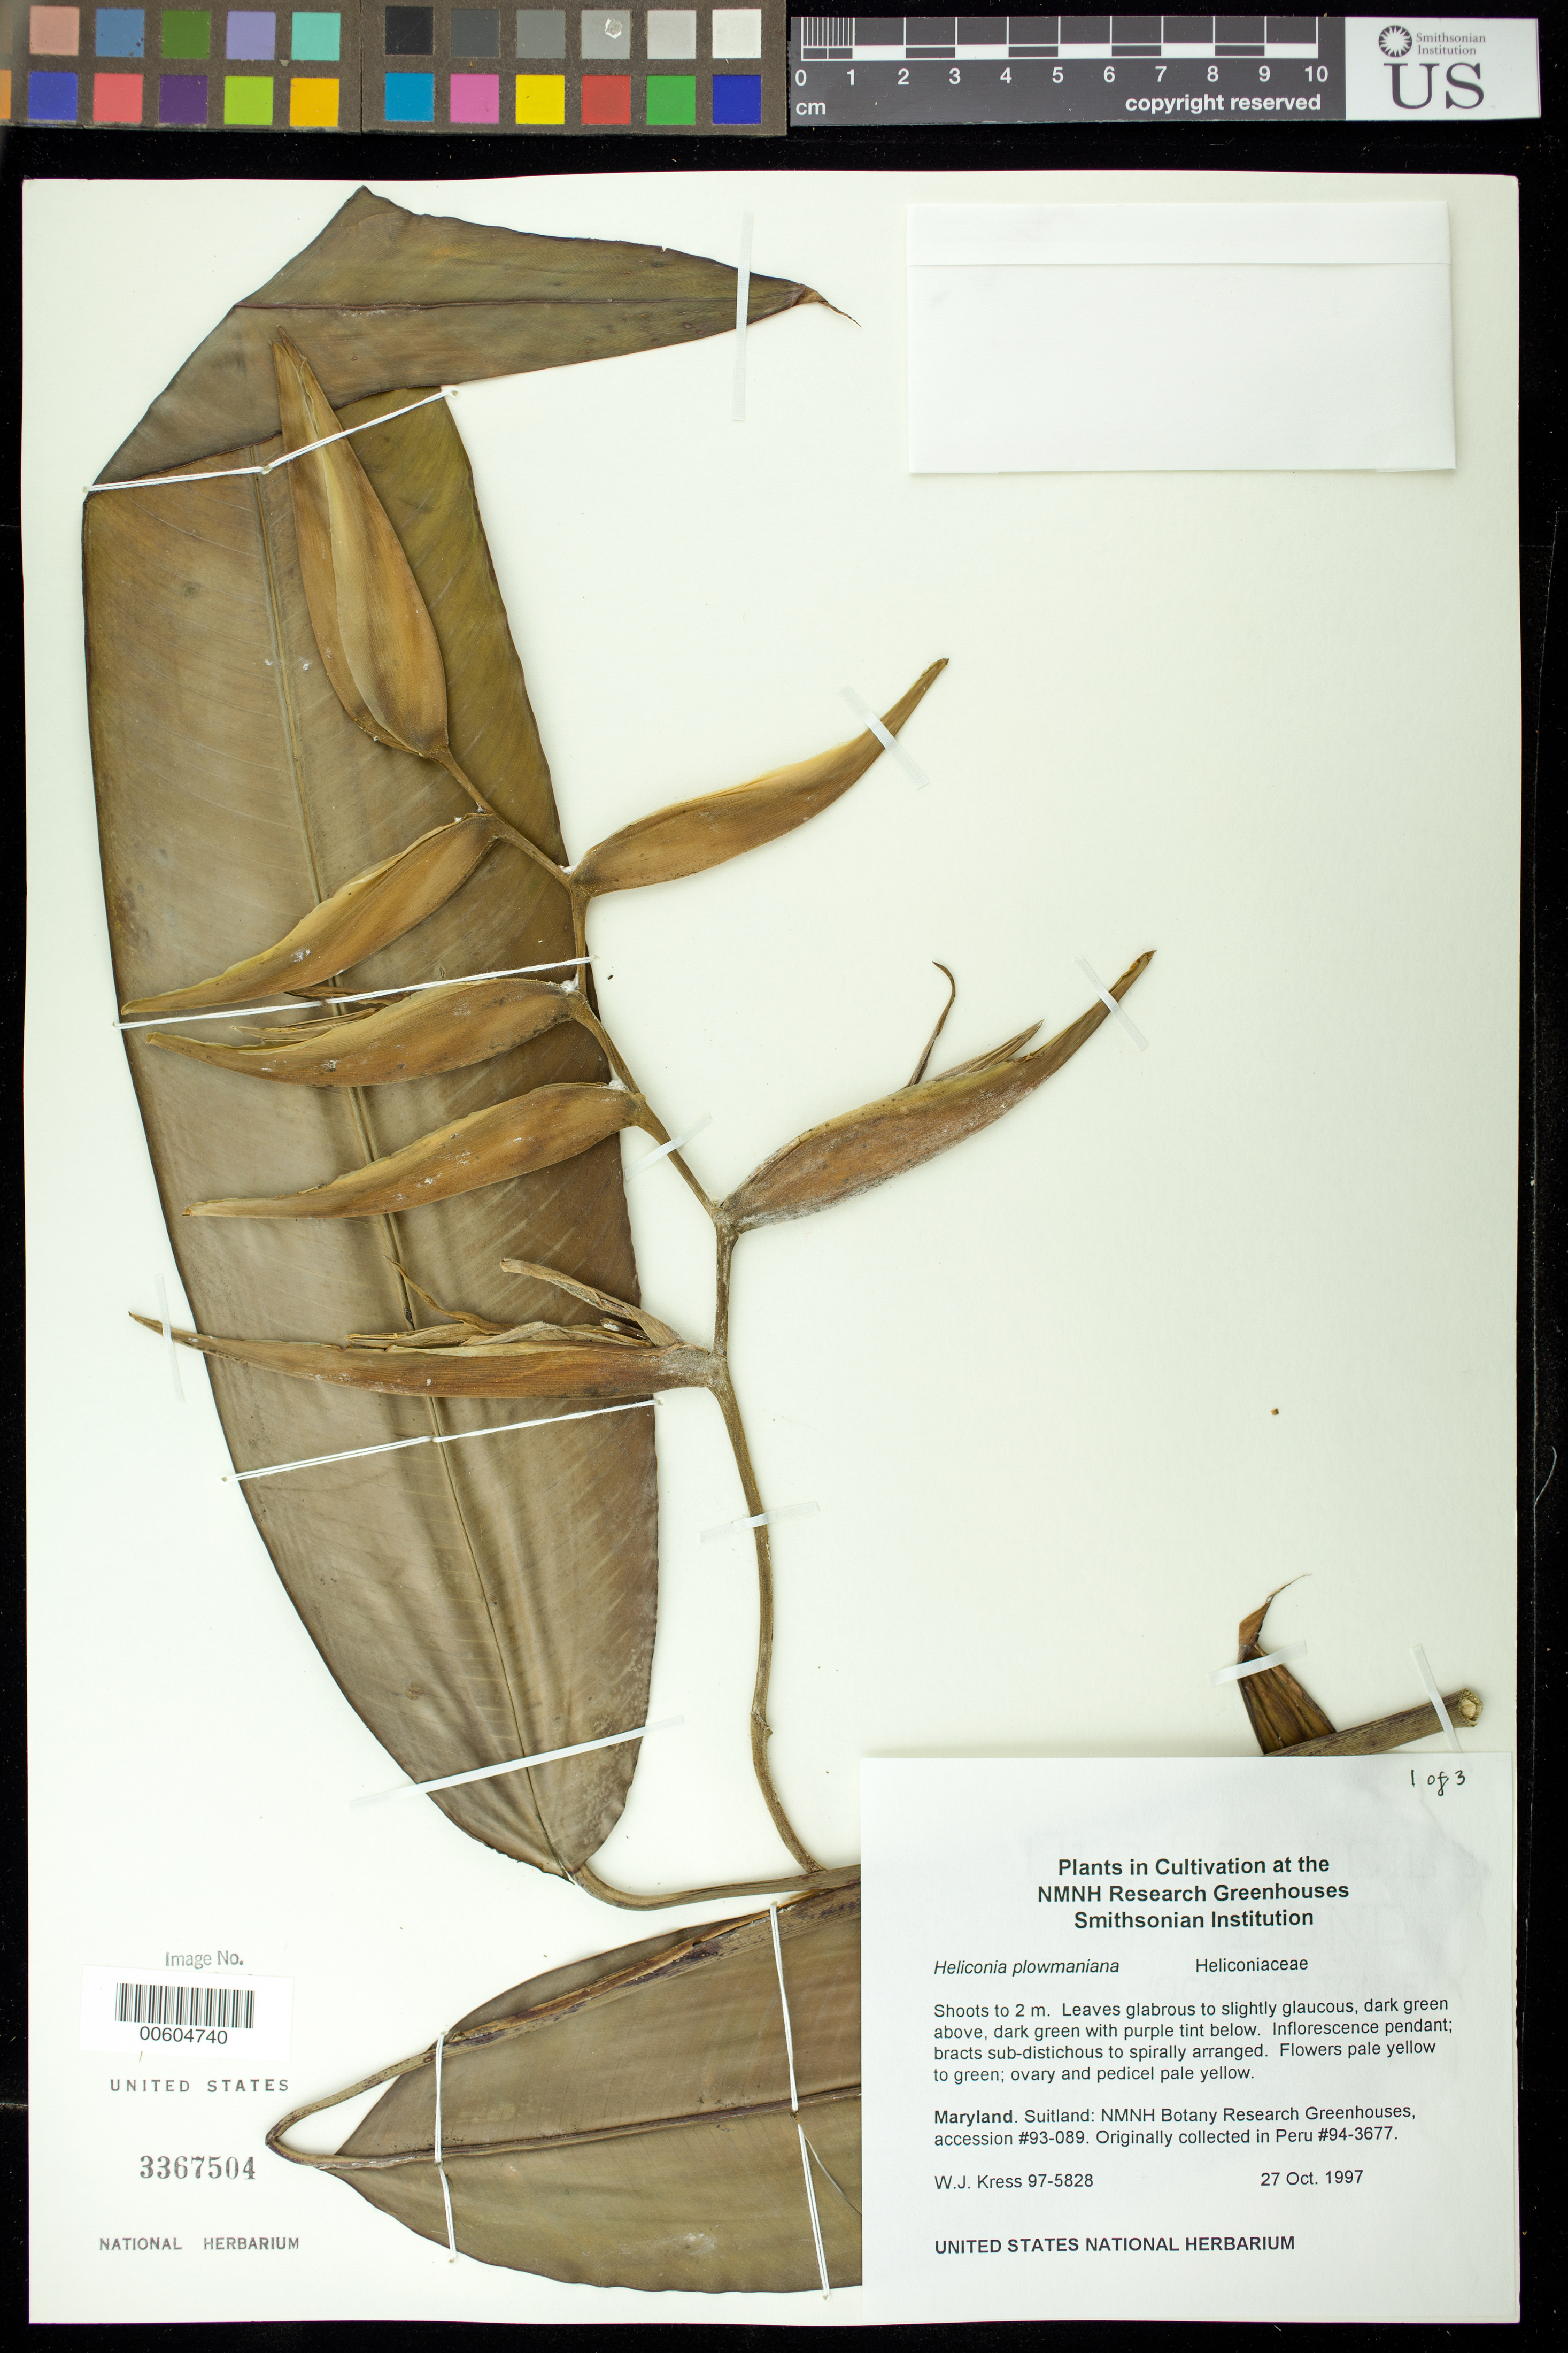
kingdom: Plantae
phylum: Tracheophyta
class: Liliopsida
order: Zingiberales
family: Heliconiaceae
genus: Heliconia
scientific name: Heliconia plowmaniana W.J. Kress sp. nov., ined. 2013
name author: W.J. Kress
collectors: W. J. Kress & M. Bordelon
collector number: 97-5828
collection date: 1997-10-27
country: United States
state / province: Maryland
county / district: Prince George's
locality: NMNH Botany Research Greenhouses. Suitland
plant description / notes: Liquid preserved specimen. Cultured, USBRG # 93-089; originally collected in Peru, Kress #94-3677, pickels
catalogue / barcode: US 3367504